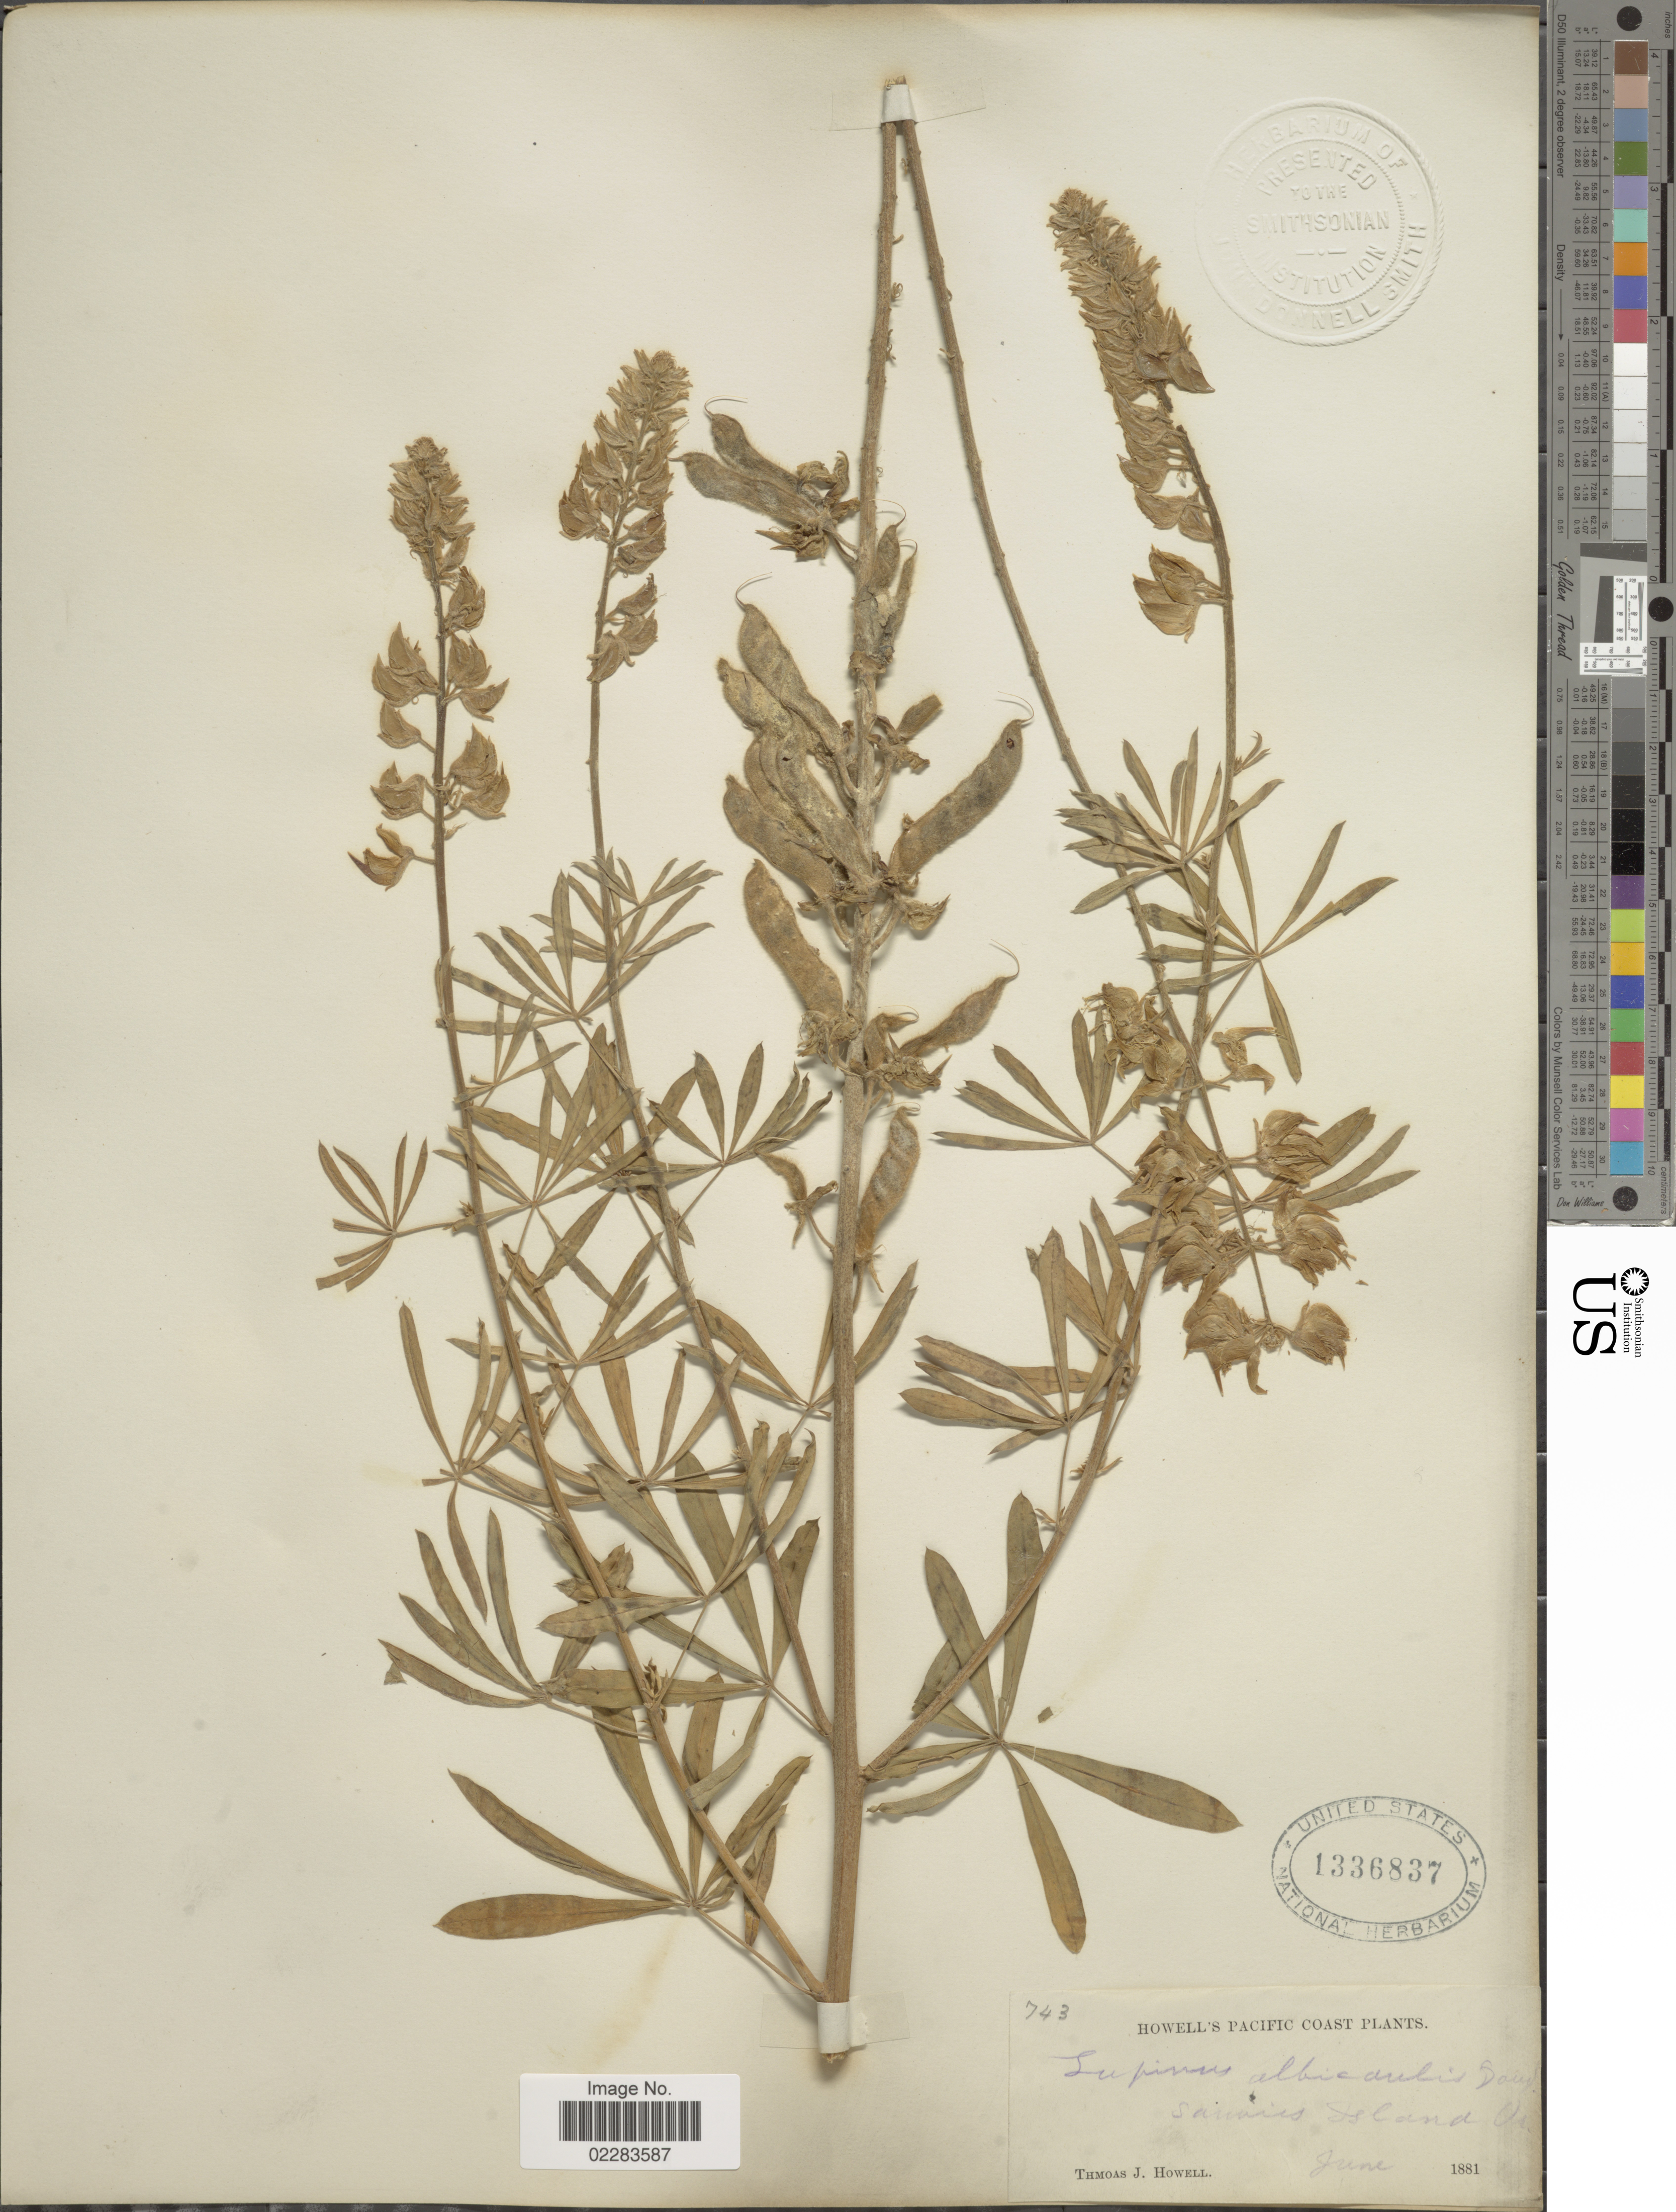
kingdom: Plantae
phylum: Tracheophyta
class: Magnoliopsida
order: Fabales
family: Fabaceae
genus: Lupinus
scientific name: Lupinus albicaulis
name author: Douglas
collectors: T. J. Howell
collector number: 743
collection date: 1881-06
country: United States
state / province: Oregon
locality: Pacific Coast. Saauvies Island.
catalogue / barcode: US 1336837